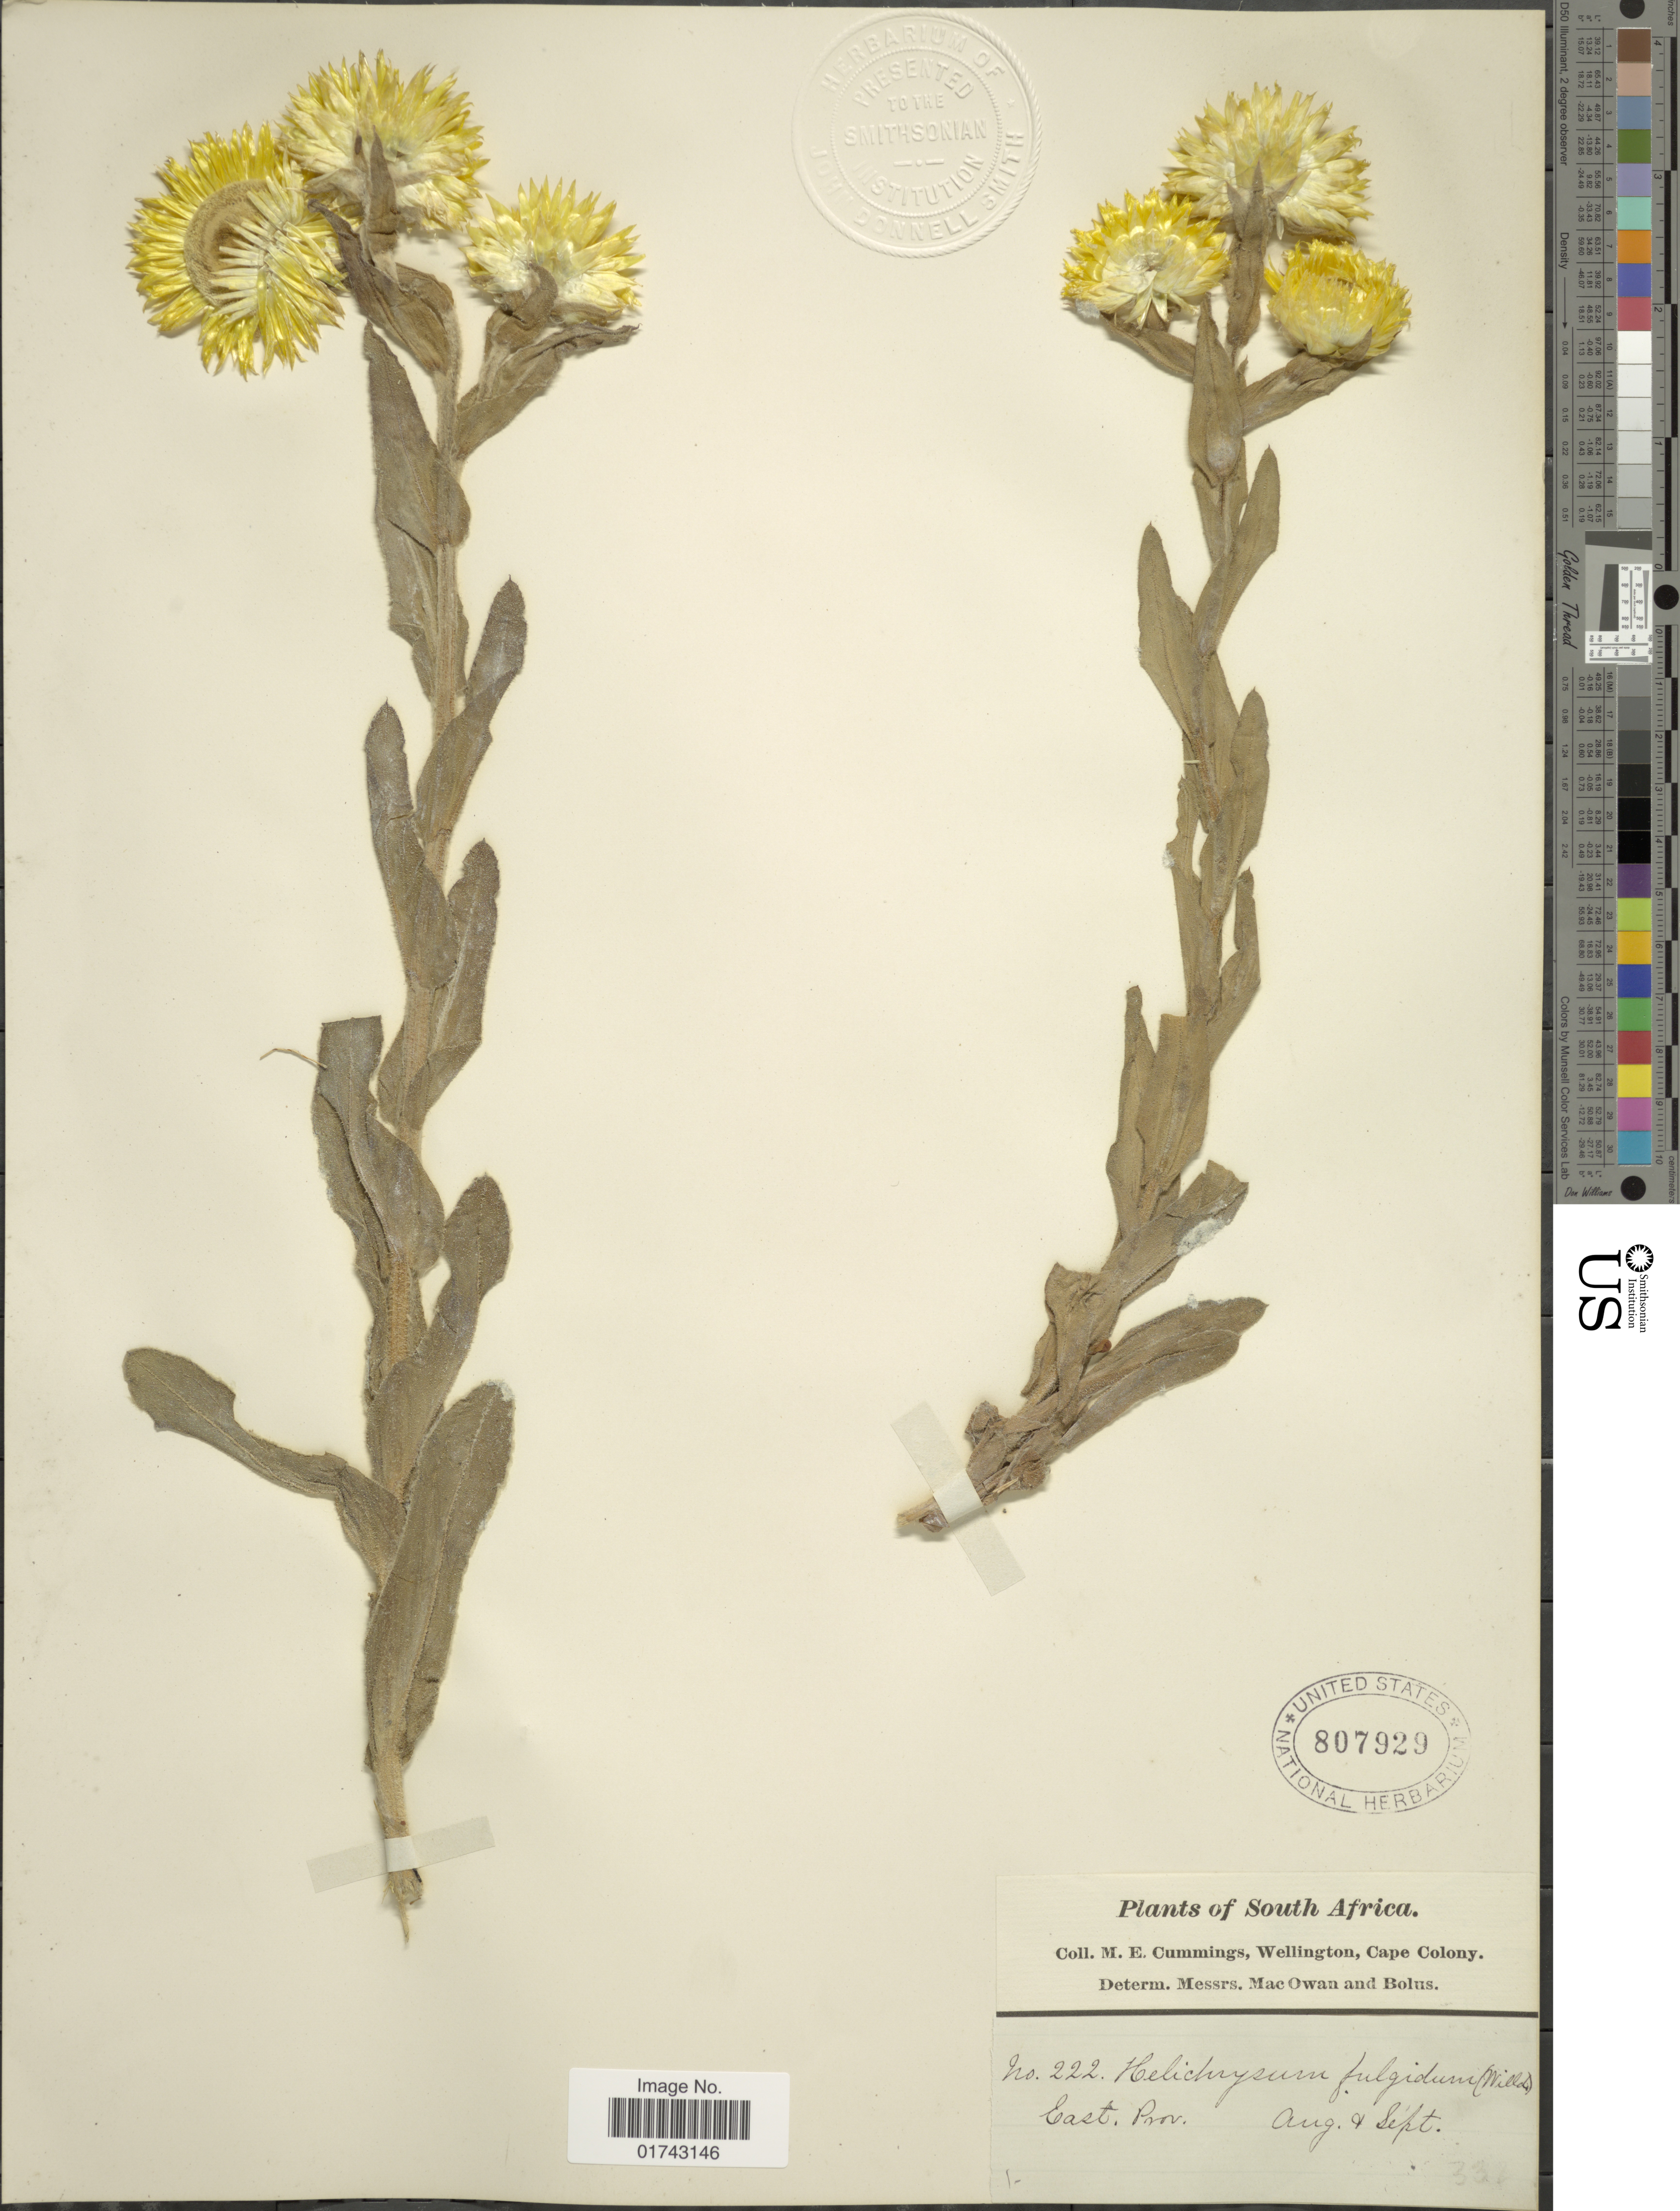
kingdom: Plantae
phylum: Tracheophyta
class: Magnoliopsida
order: Asterales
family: Asteraceae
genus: Helichrysum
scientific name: Helichrysum fulgidum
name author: (L. f.) A. Cunn.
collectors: M. E. Cummings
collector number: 222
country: South Africa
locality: East Prov.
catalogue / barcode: US 807929